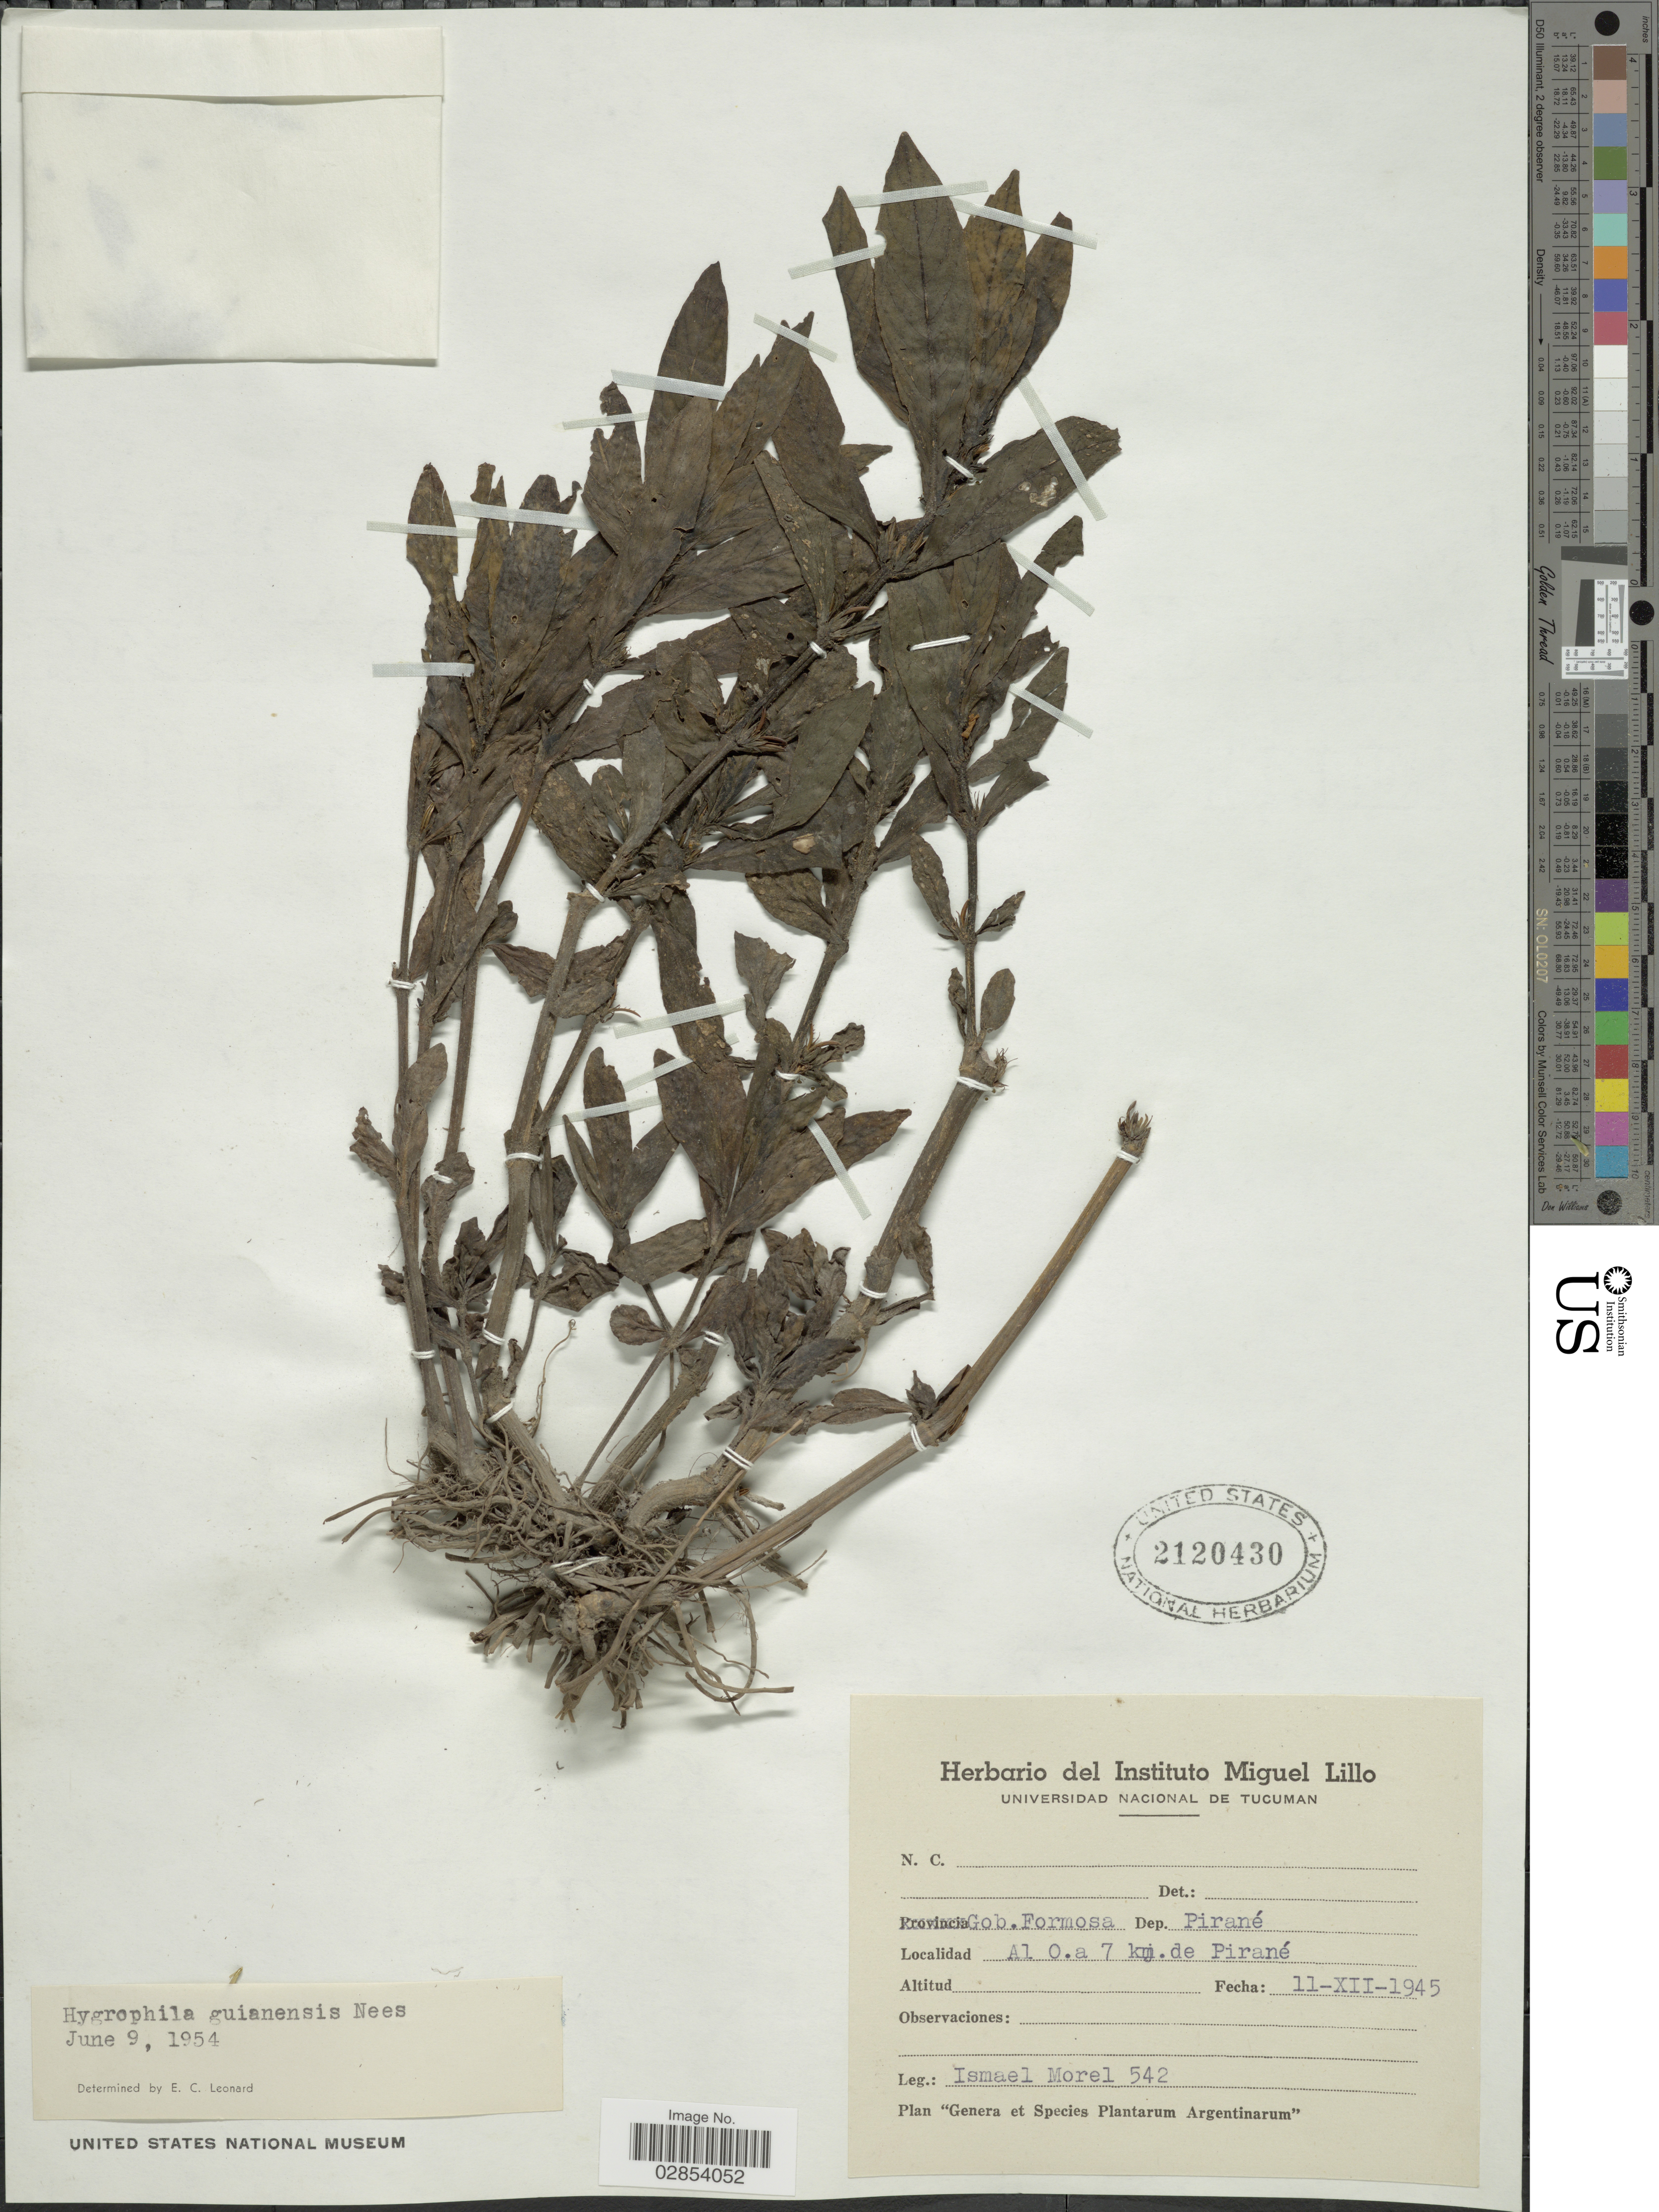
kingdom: Plantae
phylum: Tracheophyta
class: Magnoliopsida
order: Lamiales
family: Acanthaceae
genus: Hygrophila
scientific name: Hygrophila costata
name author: Nees & T. Nees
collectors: I. Morel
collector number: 542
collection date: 1945-12-11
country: Argentina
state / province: Formosa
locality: Gob. Formosa, Dep. Pirané, Al 0.a 7 km. de Pirané.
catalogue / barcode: US 2120430